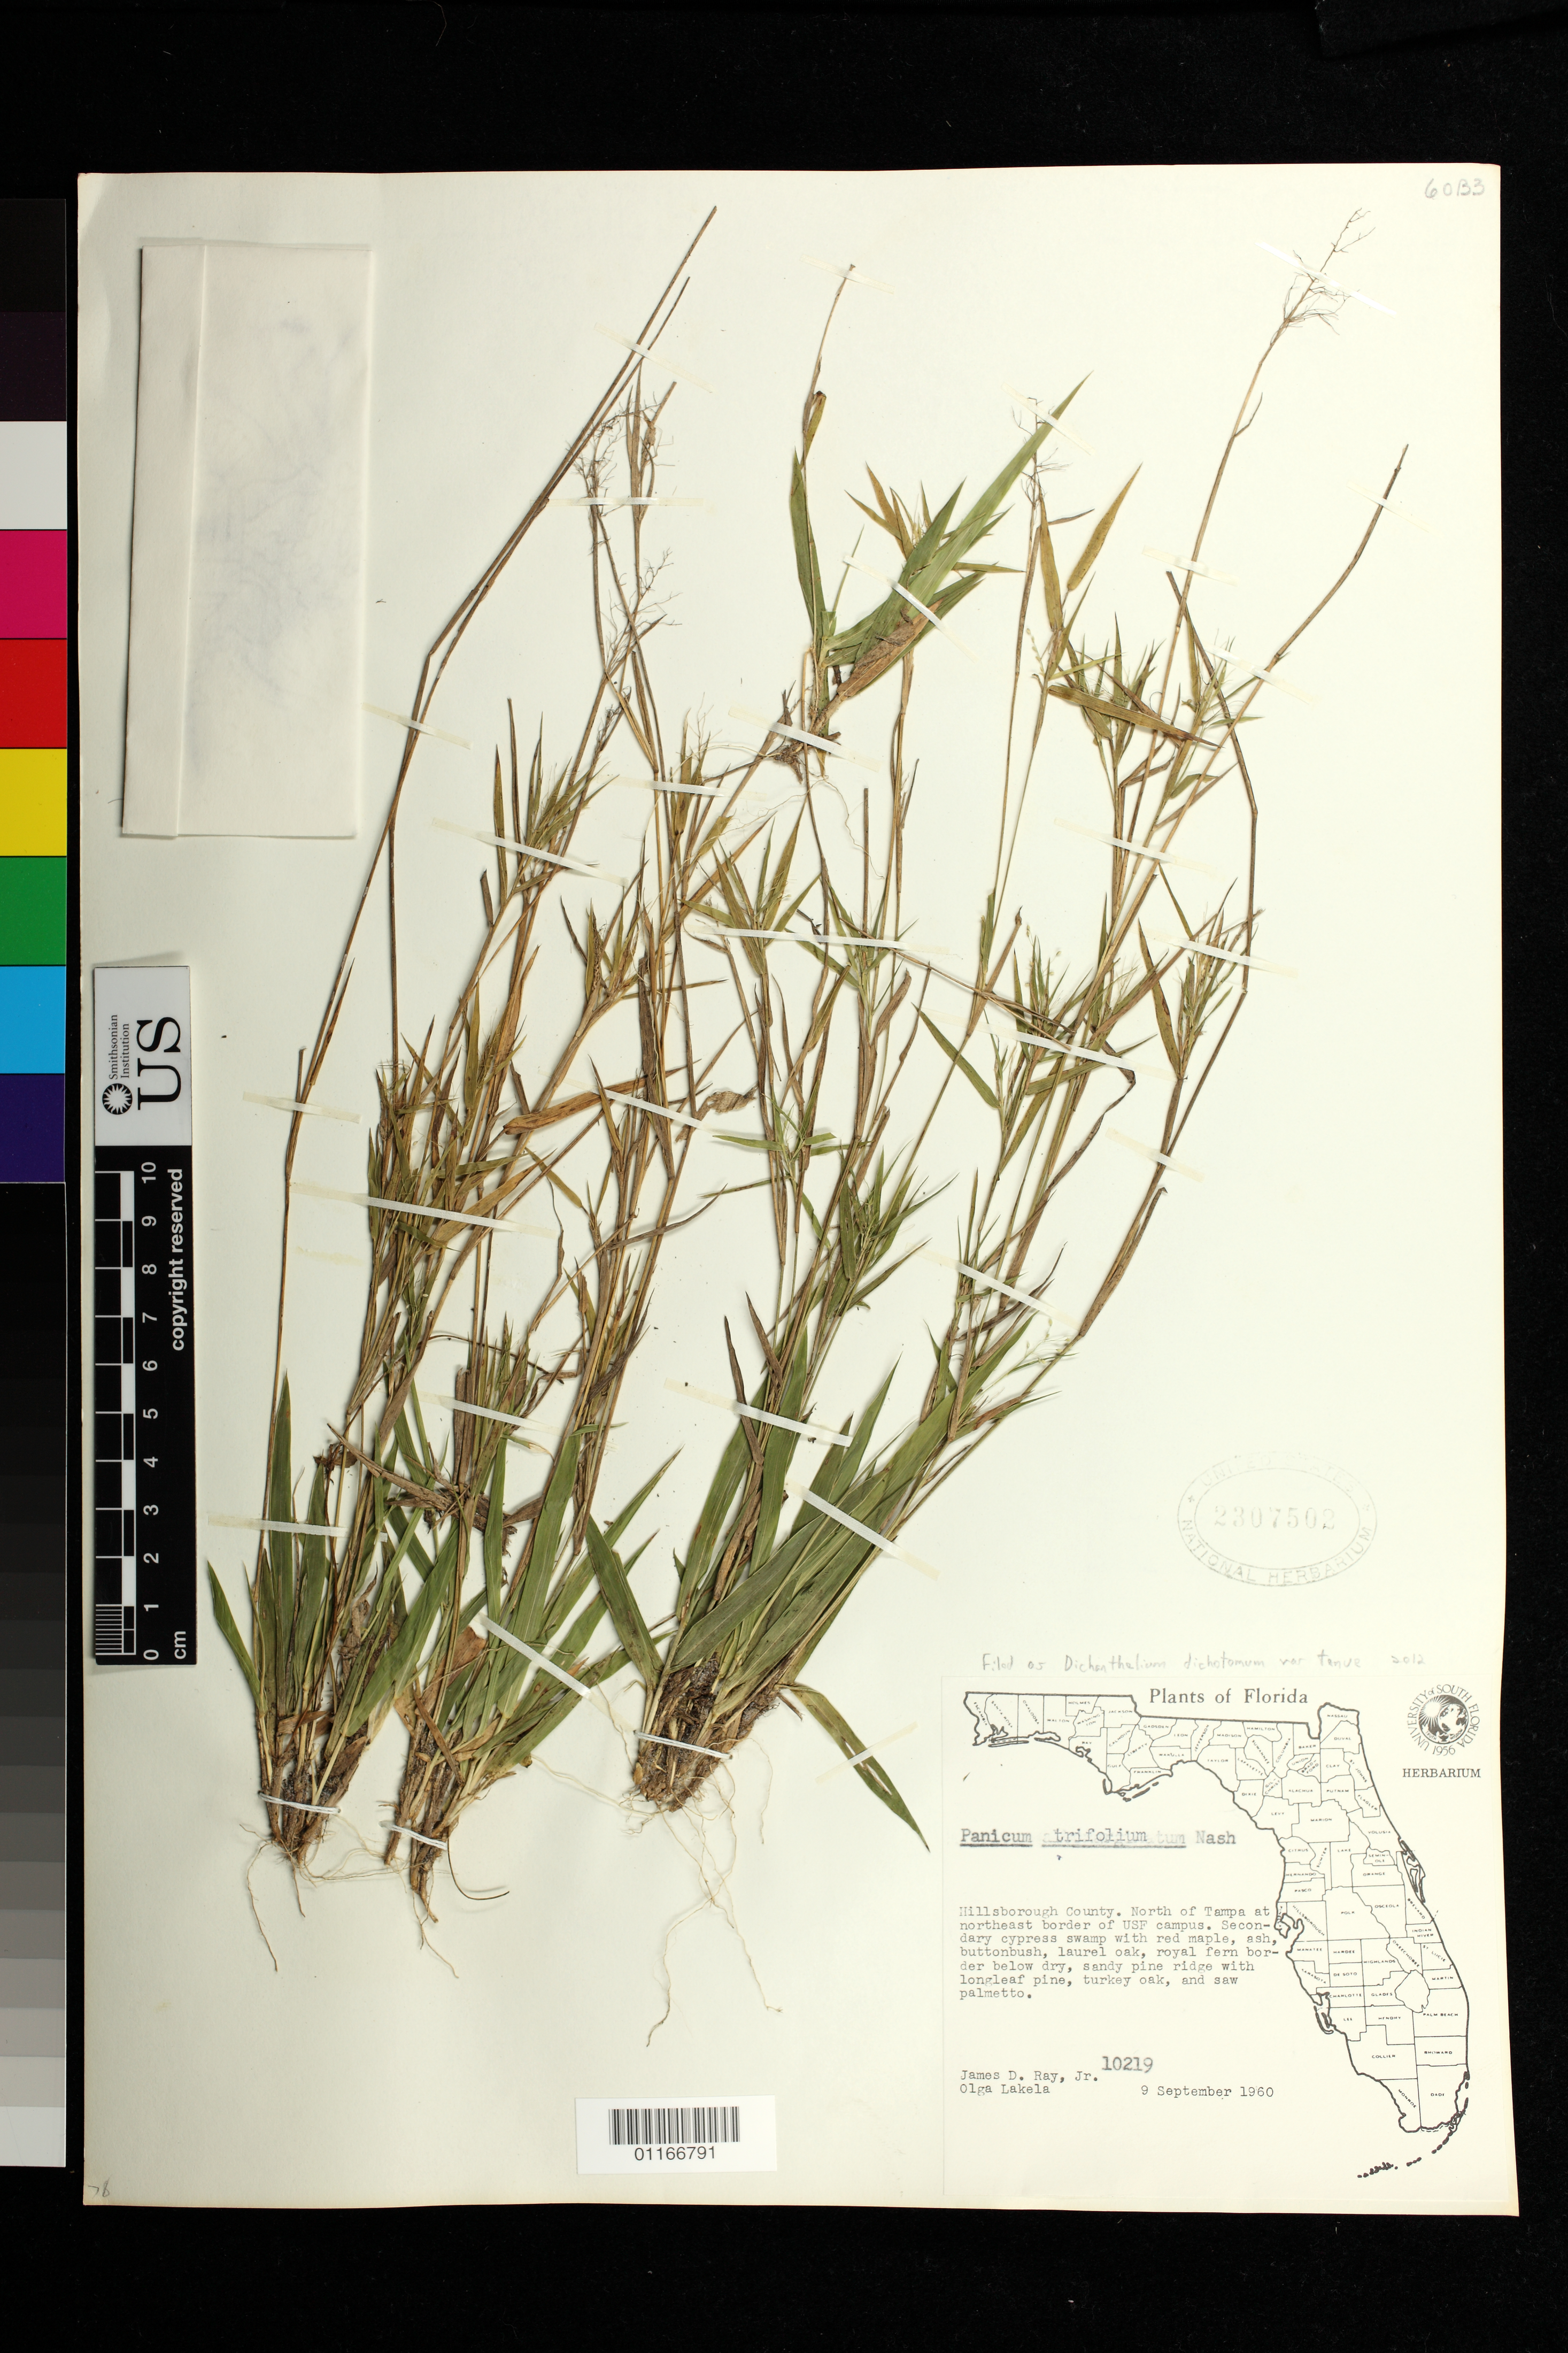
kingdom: Plantae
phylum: Tracheophyta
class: Liliopsida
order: Poales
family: Poaceae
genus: Dichanthelium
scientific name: Dichanthelium dichotomum var. tenue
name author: (Muhl.) Gould & C.A. Clark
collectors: J. D. Ray Jr. & O. Lakela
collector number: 10219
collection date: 1960-09-09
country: United States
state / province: Florida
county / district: Hillsborough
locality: North of Tampa at northeast border of USF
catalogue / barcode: US 2307502